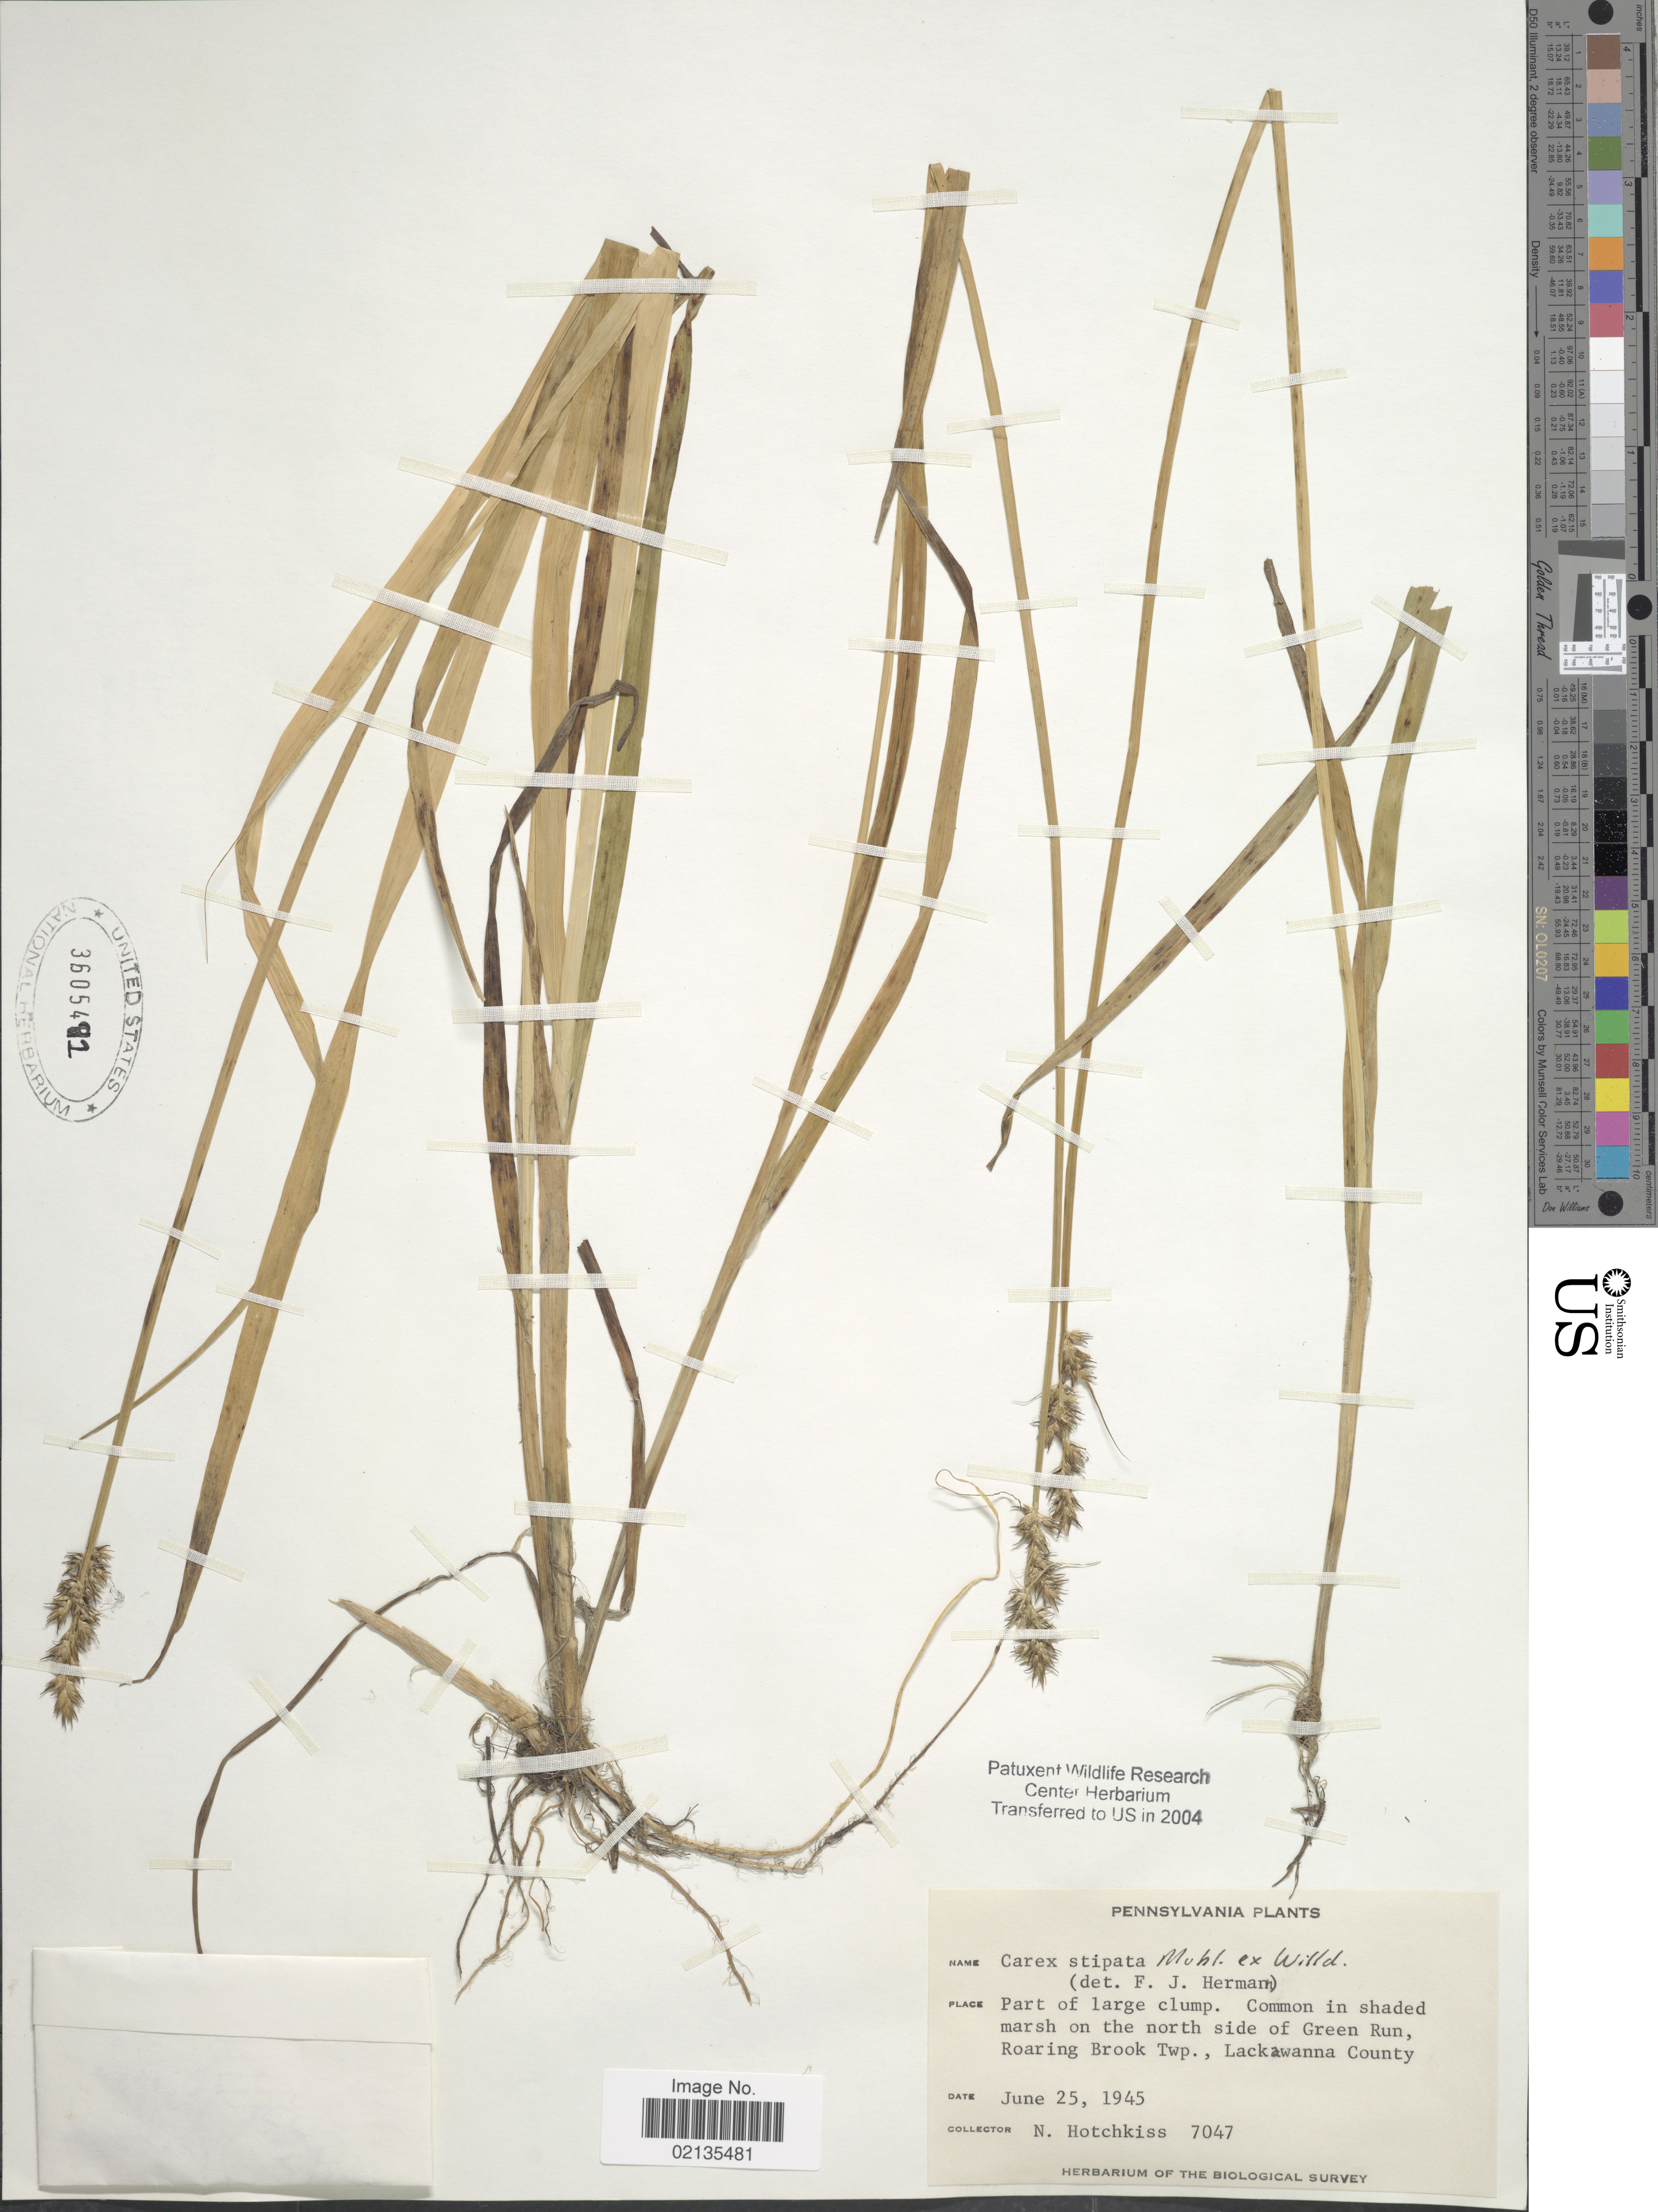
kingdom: Plantae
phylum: Tracheophyta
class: Liliopsida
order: Poales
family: Cyperaceae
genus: Carex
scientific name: Carex stipata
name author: Muhl. ex Willd.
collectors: N. Hotchkiss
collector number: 7047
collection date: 1945-06-25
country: United States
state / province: Pennsylvania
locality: Part of large clump, in shaded marsh on the north side of Green Run, Roaring Brook Twp., Lackwanna County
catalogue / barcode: US 3605491